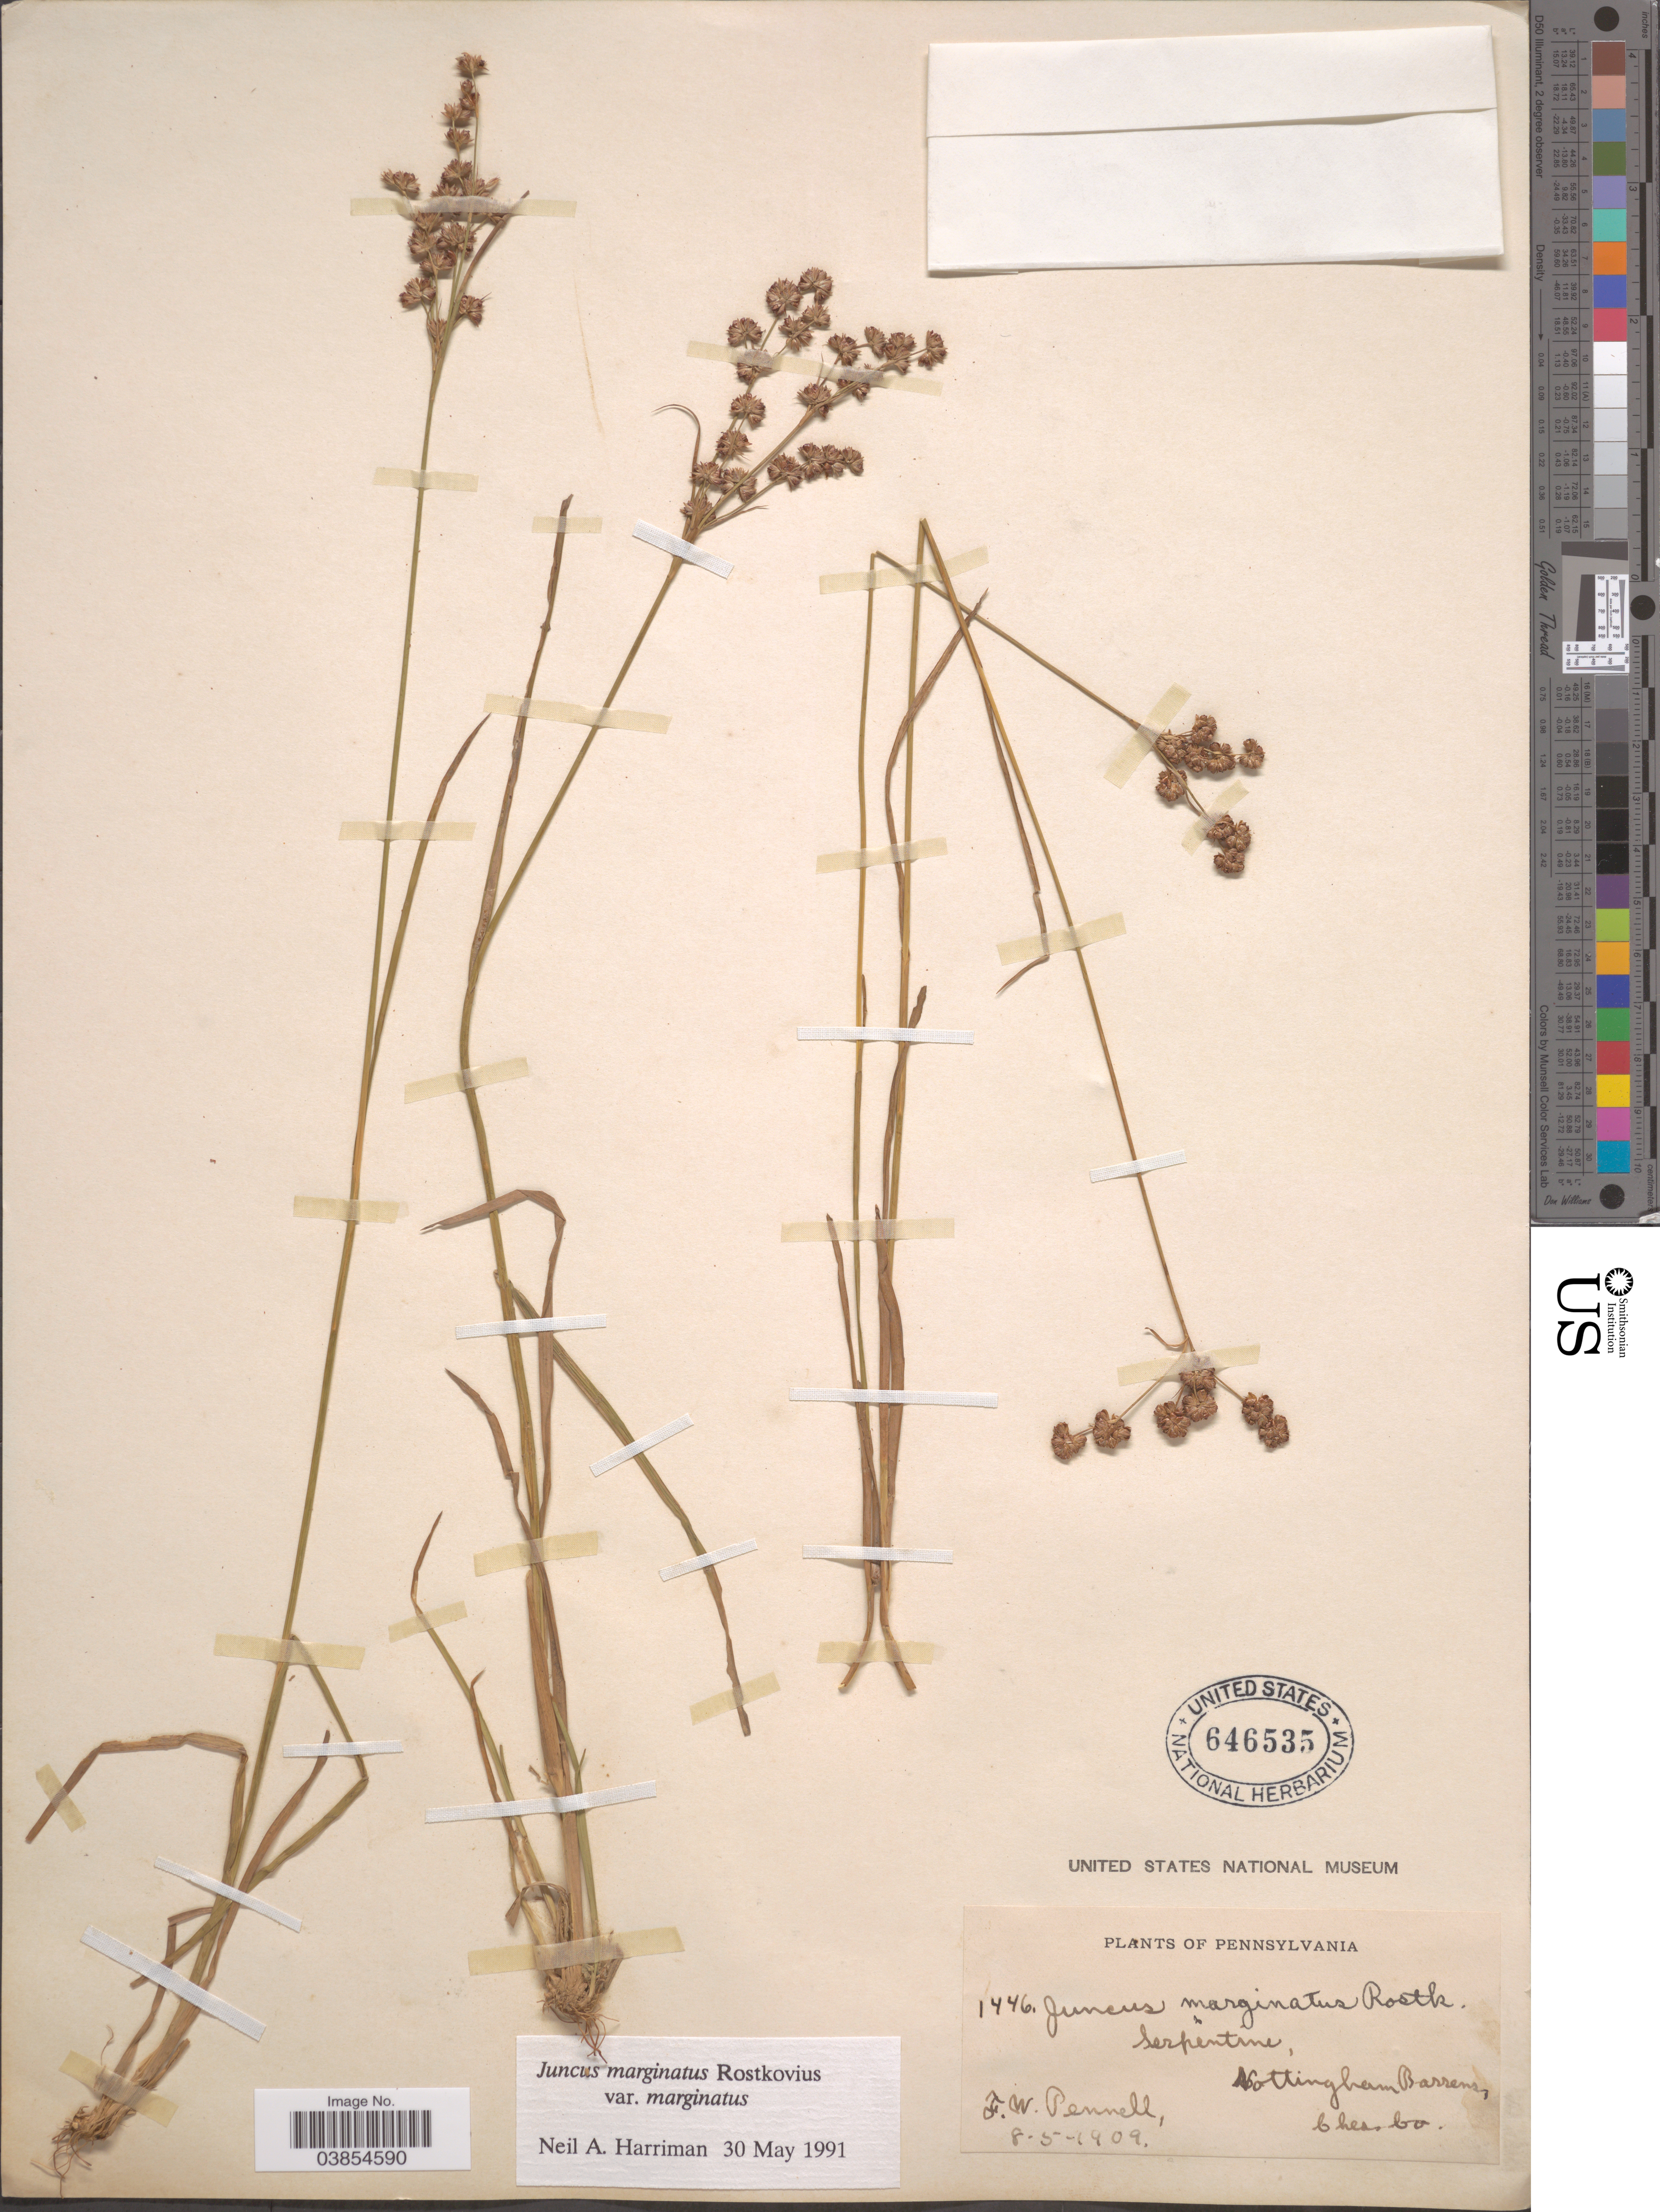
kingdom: Plantae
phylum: Tracheophyta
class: Liliopsida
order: Poales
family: Juncaceae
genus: Juncus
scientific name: Juncus marginatus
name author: Rostk.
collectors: F. W. Pennell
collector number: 1446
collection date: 1909-08-05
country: United States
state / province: Pennsylvania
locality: Nottingham Barrens. Ches. Co.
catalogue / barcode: US 646535